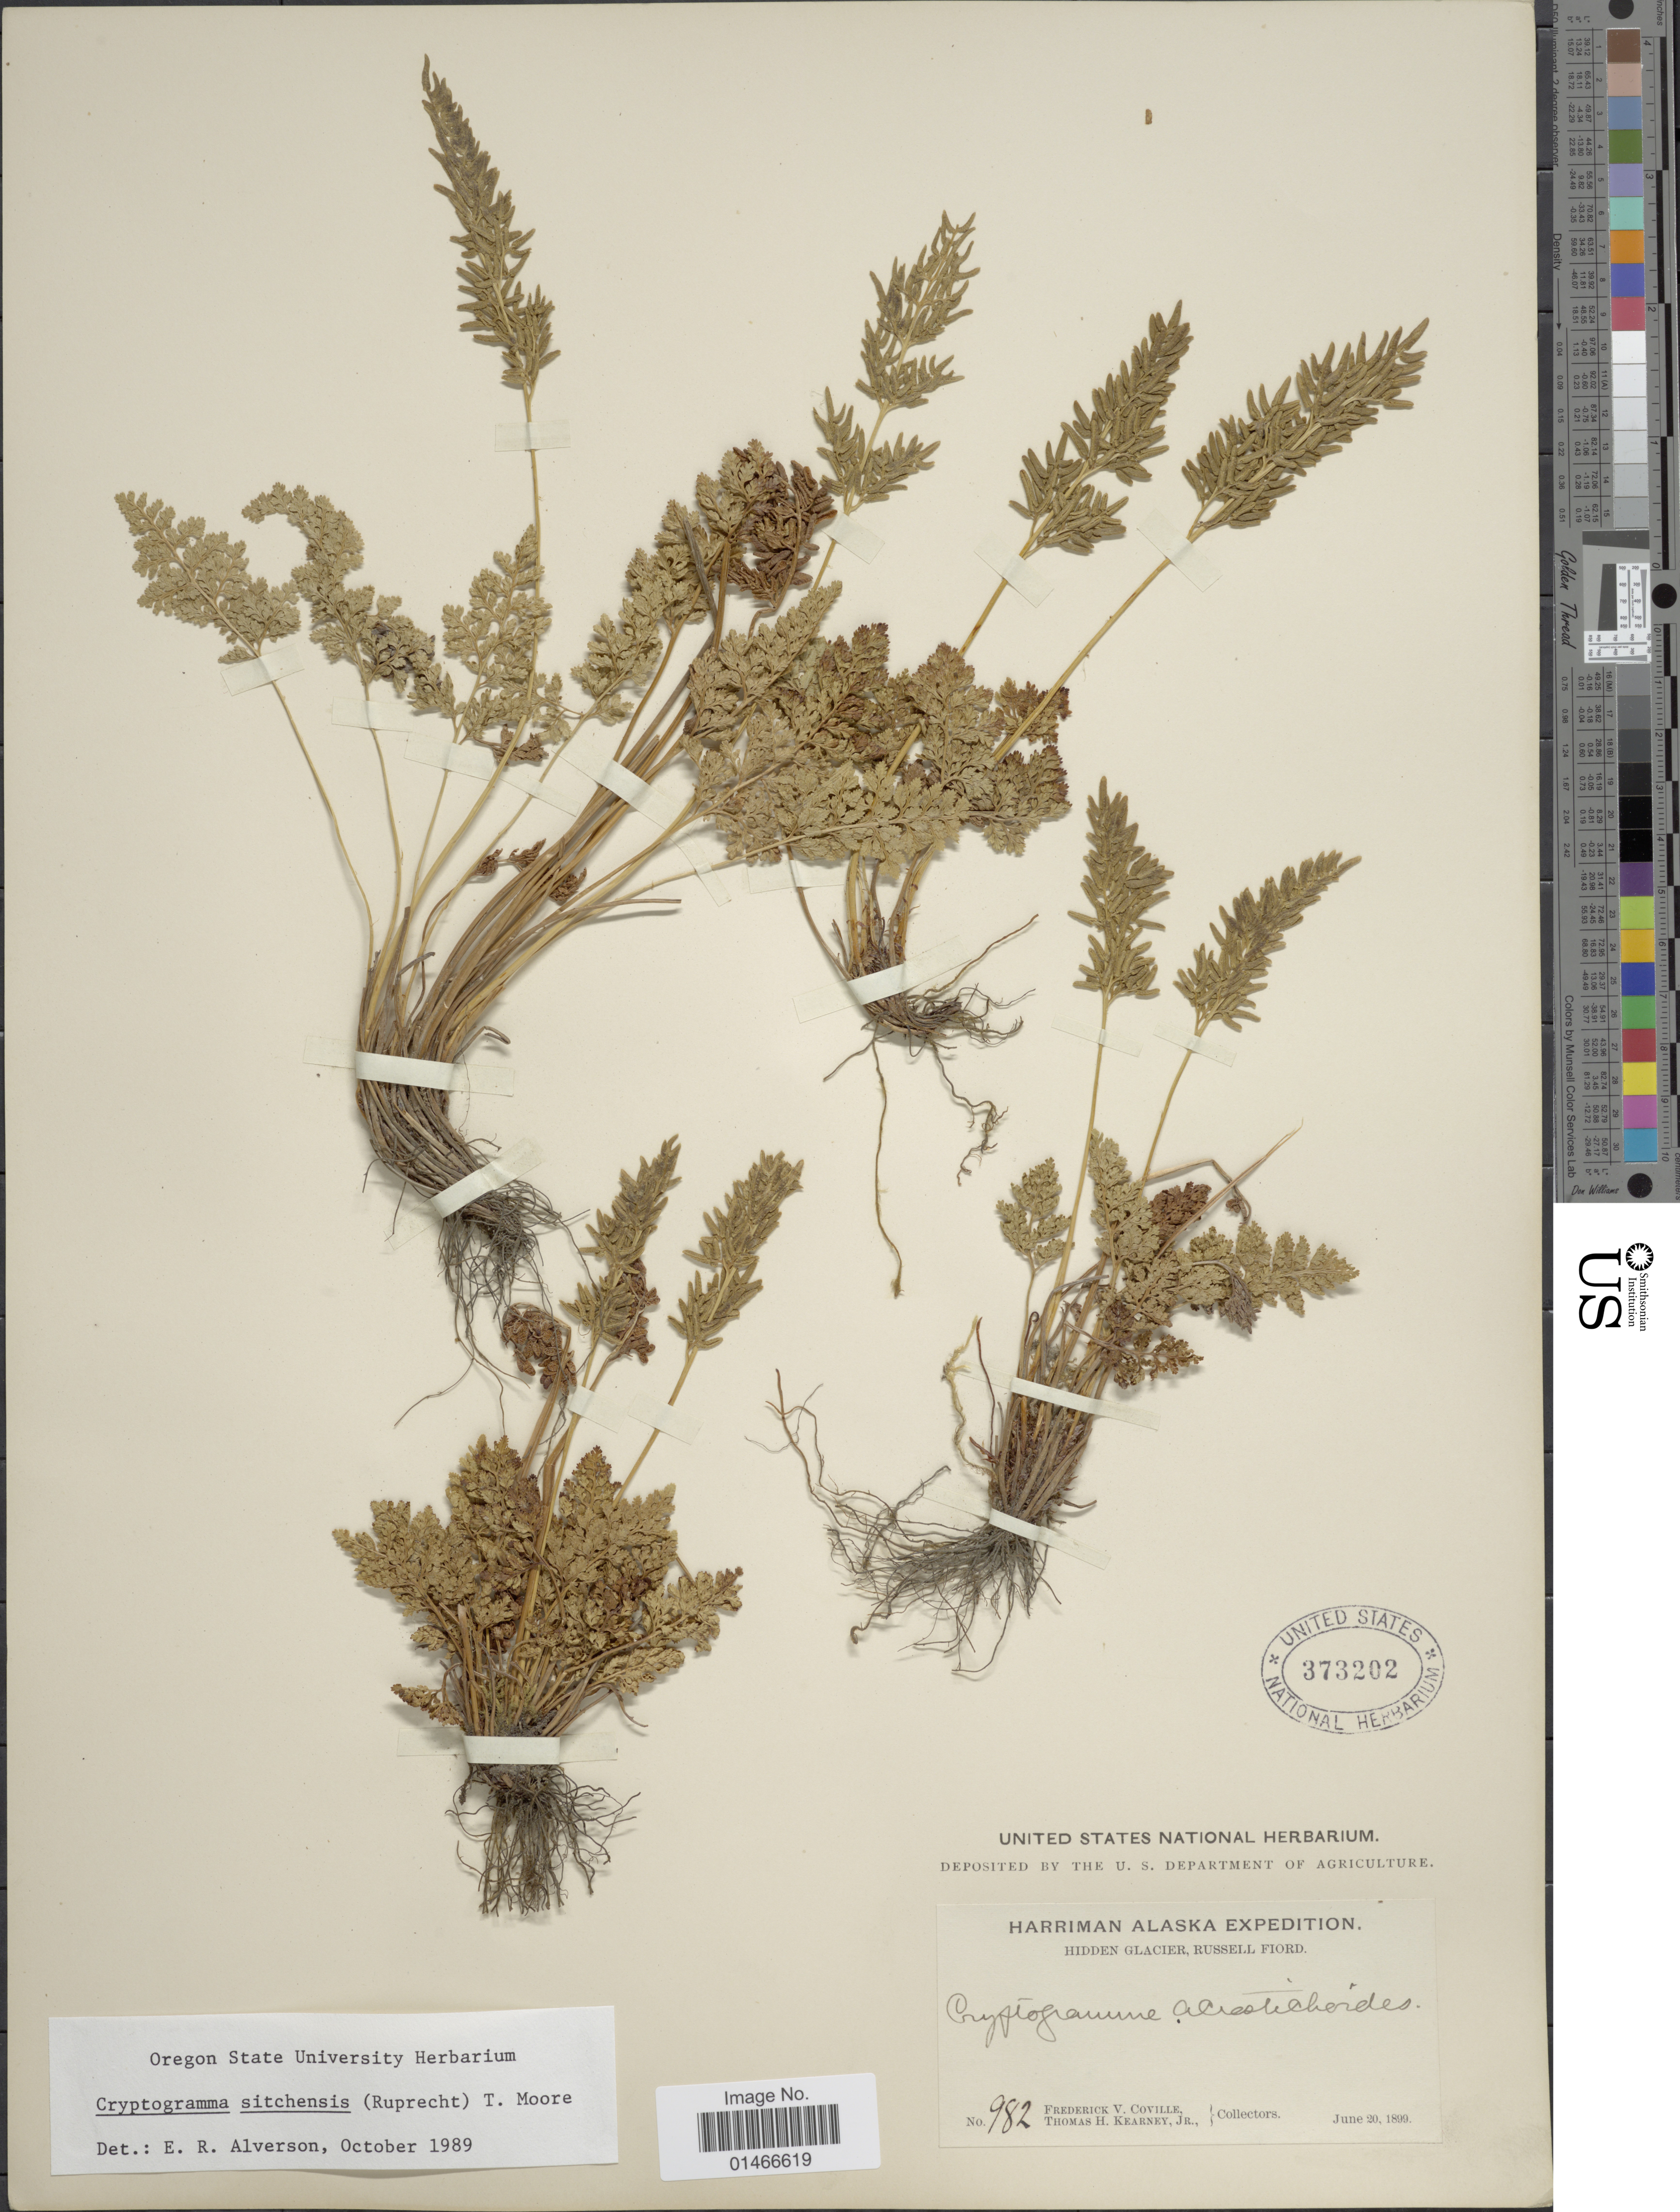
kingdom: Plantae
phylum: Tracheophyta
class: Polypodiopsida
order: Polypodiales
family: Pteridaceae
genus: Cryptogramma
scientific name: Cryptogramma sitchensis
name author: (Rupr.) T. Moore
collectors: F. V. Coville & T. H. Kearney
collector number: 982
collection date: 1899-06-20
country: United States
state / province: Alaska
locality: Hidden Glacier, Russell Fiord.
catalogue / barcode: US 373202